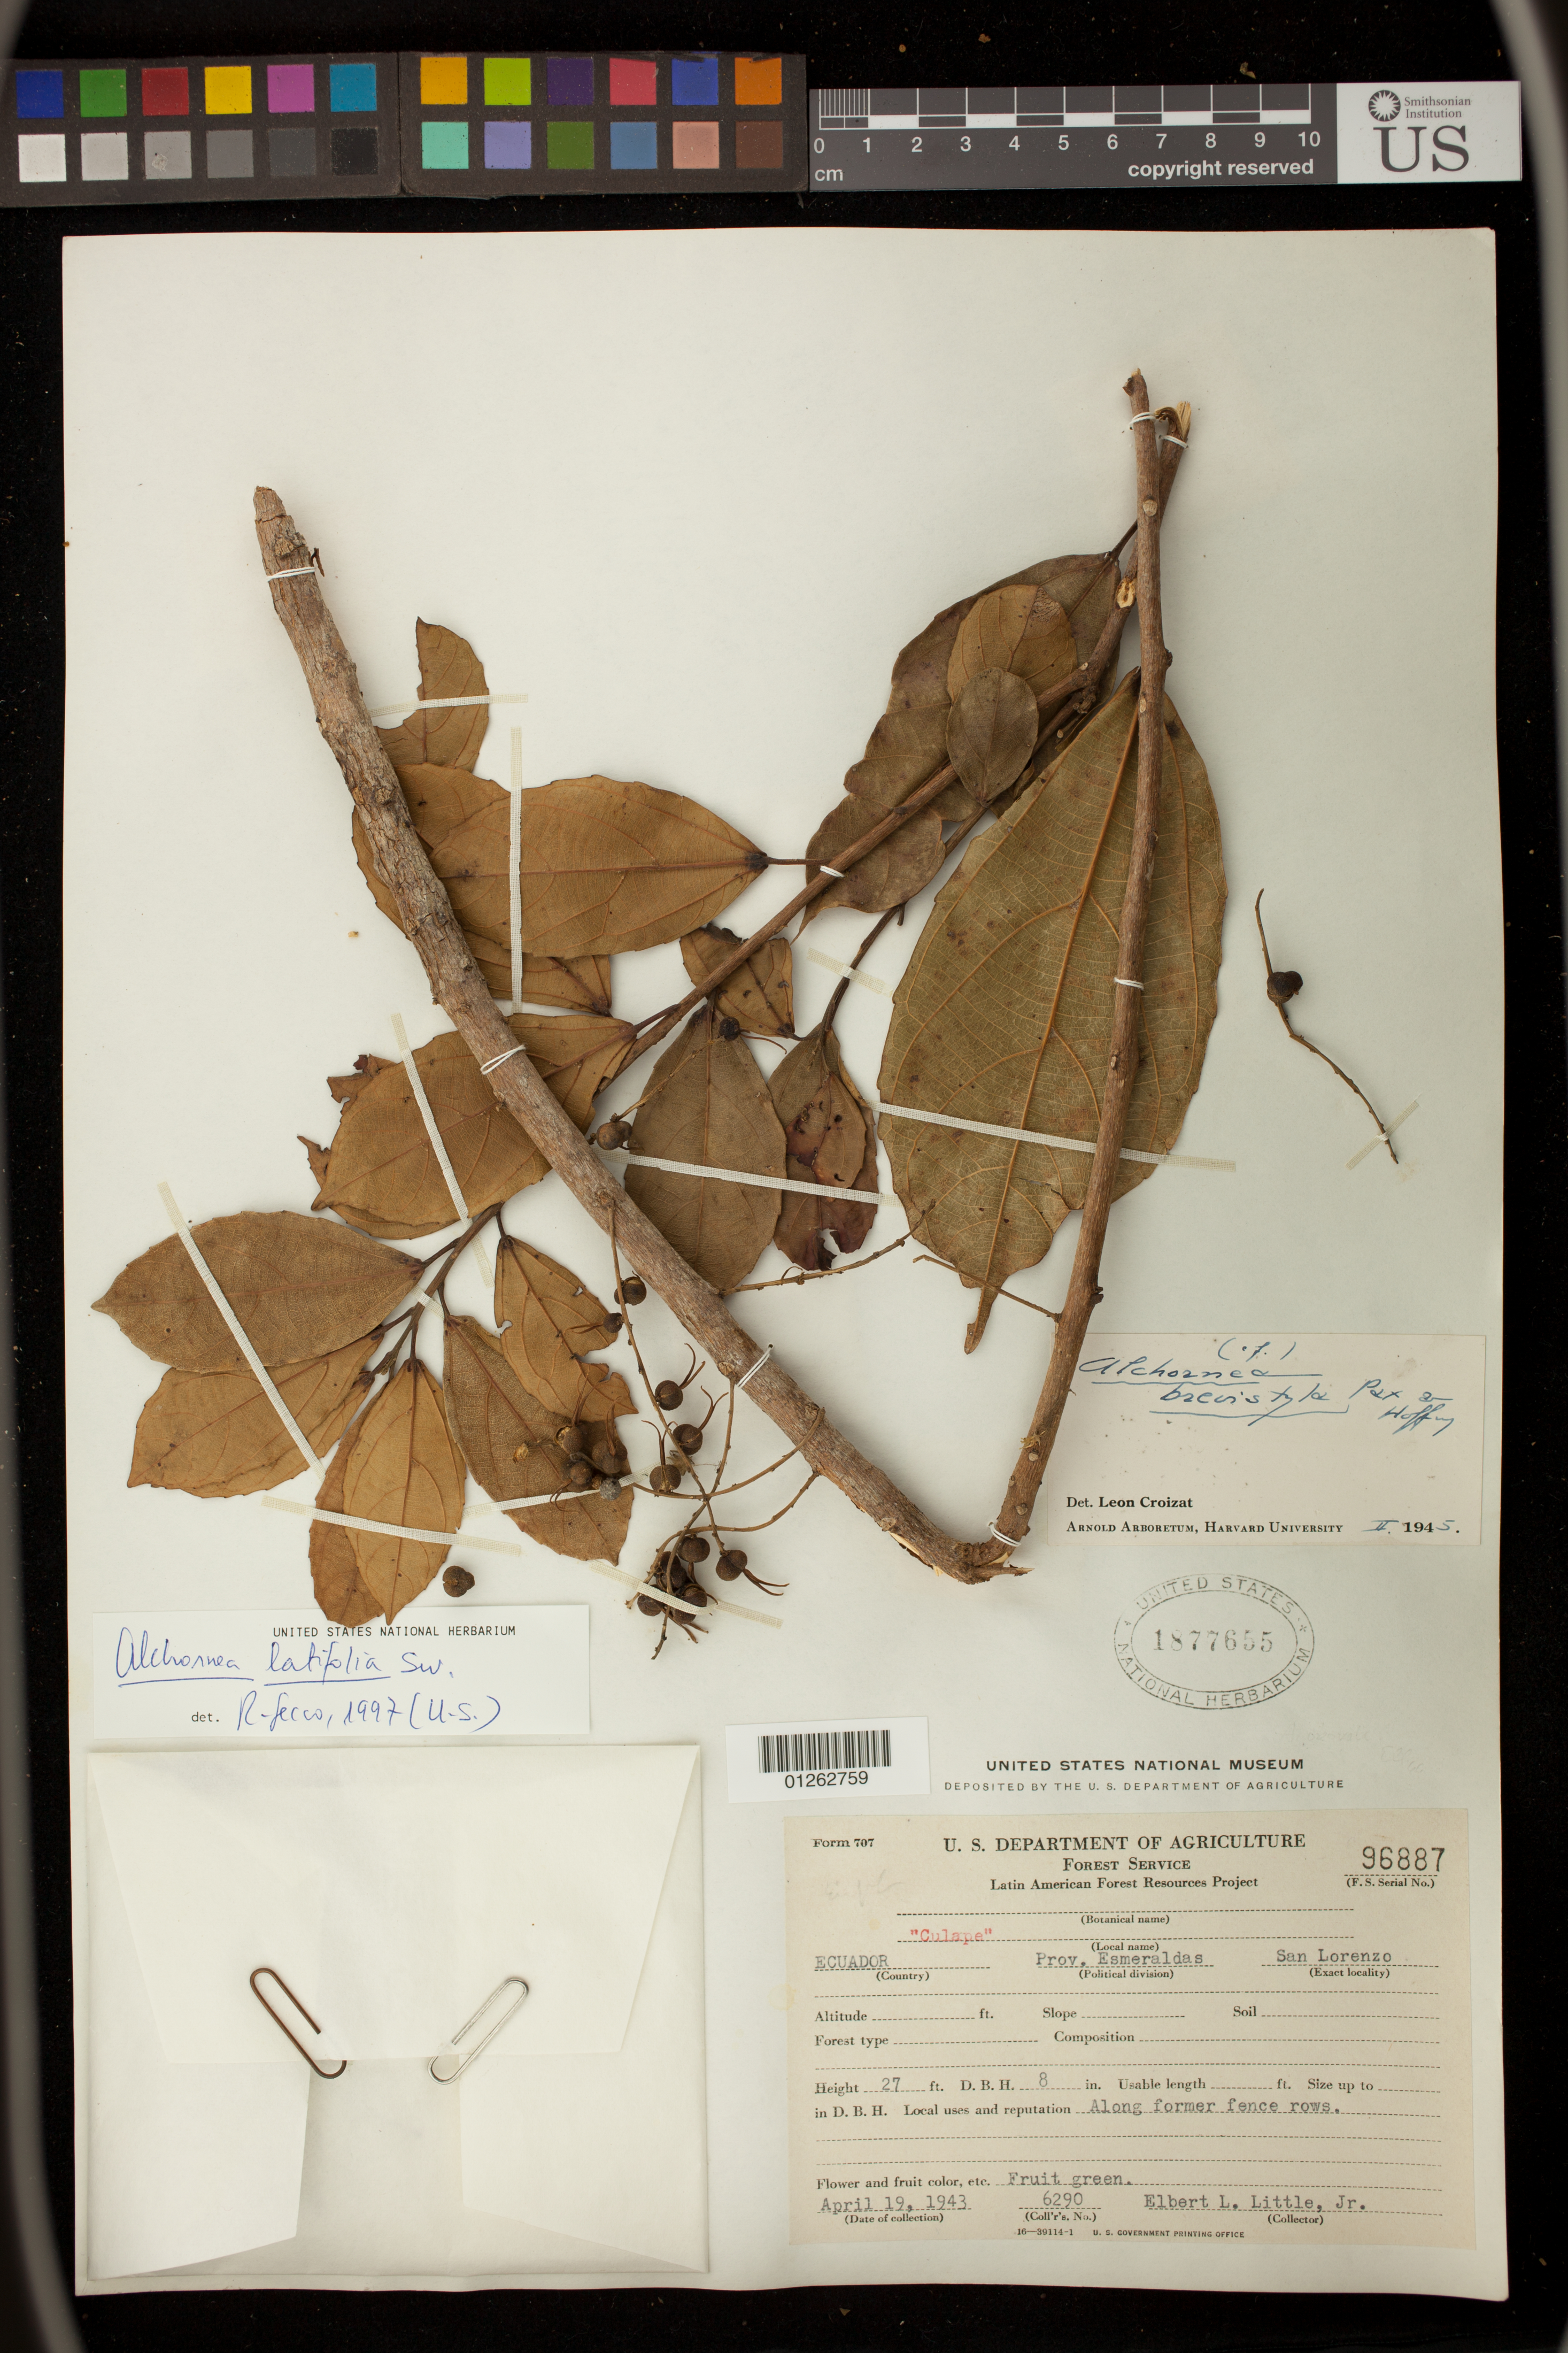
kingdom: Plantae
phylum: Tracheophyta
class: Magnoliopsida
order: Malpighiales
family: Euphorbiaceae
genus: Alchornea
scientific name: Alchornea latifolia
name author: Sw.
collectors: E. L. Little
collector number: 6290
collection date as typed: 19 Apr 1943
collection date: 1943-04-19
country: Ecuador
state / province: Esmeraldas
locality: San Lorenzo.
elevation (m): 10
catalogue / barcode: US 1877655